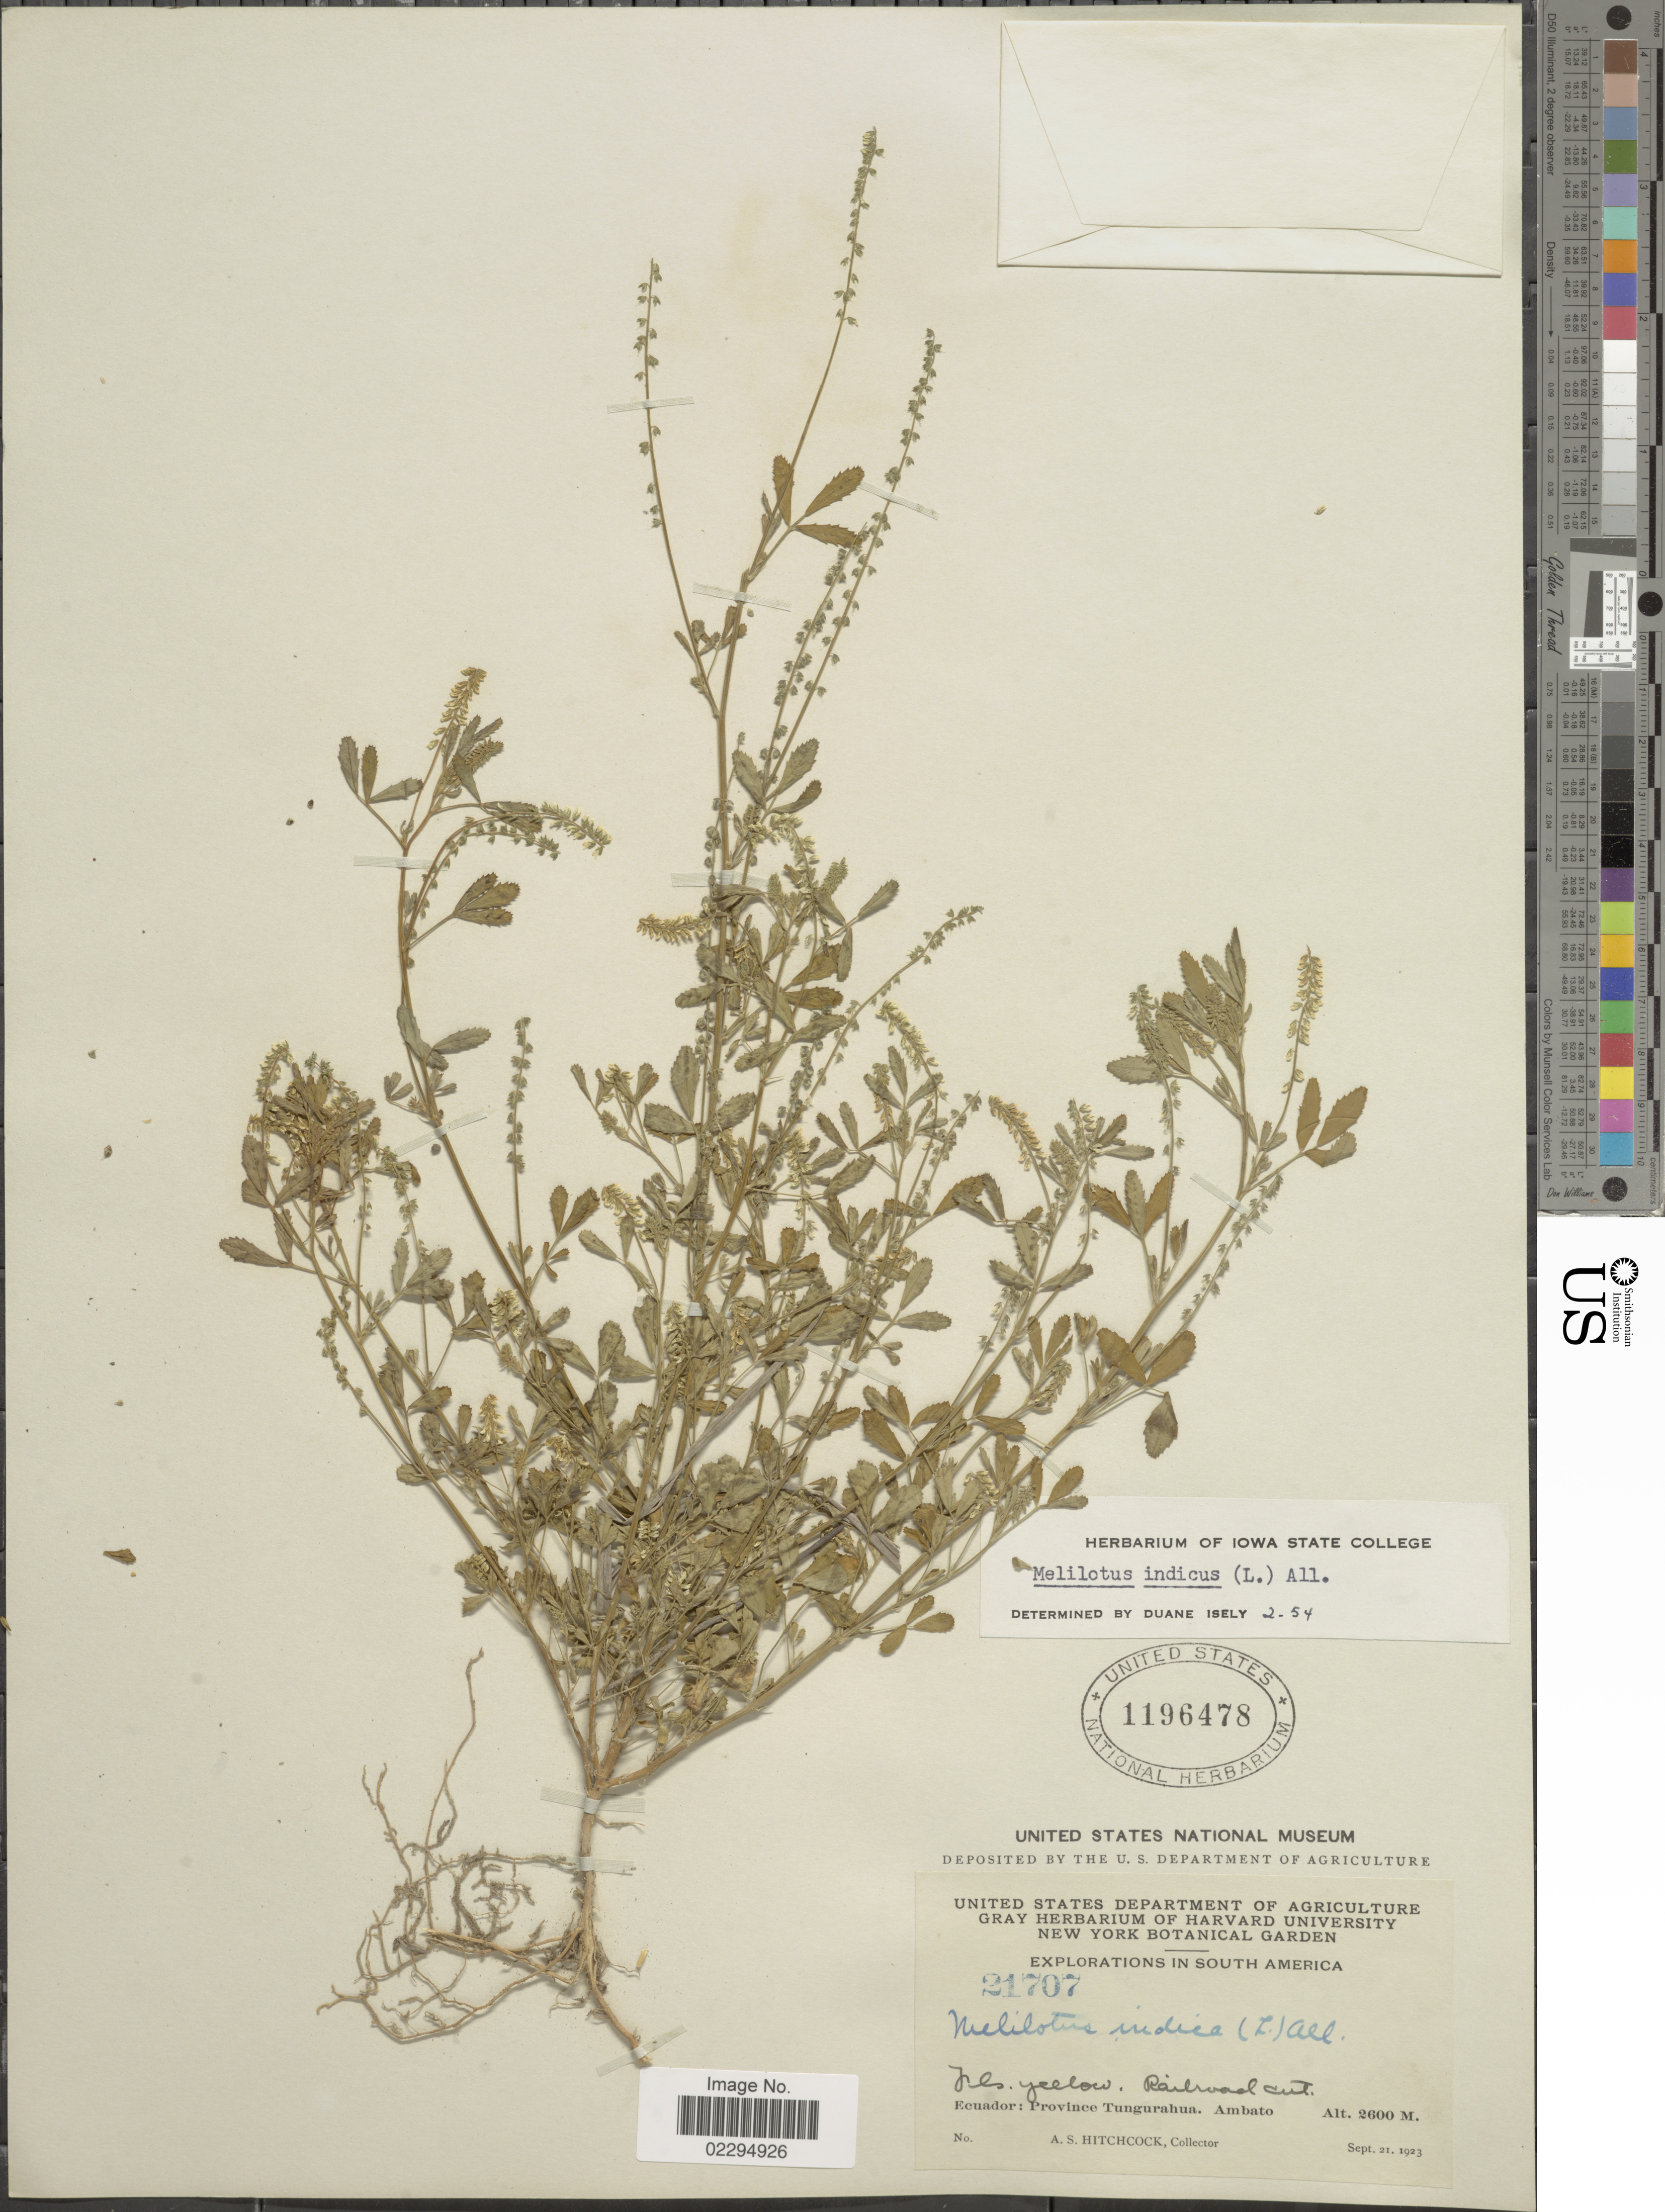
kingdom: Plantae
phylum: Tracheophyta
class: Magnoliopsida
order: Fabales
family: Fabaceae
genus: Melilotus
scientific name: Melilotus indicus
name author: (L.) All.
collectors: A. S. Hitchcock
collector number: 21707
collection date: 1923-09-21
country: Ecuador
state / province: Tungurahua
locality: Ambato, Railroad cut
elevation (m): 2600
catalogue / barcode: US 1196478